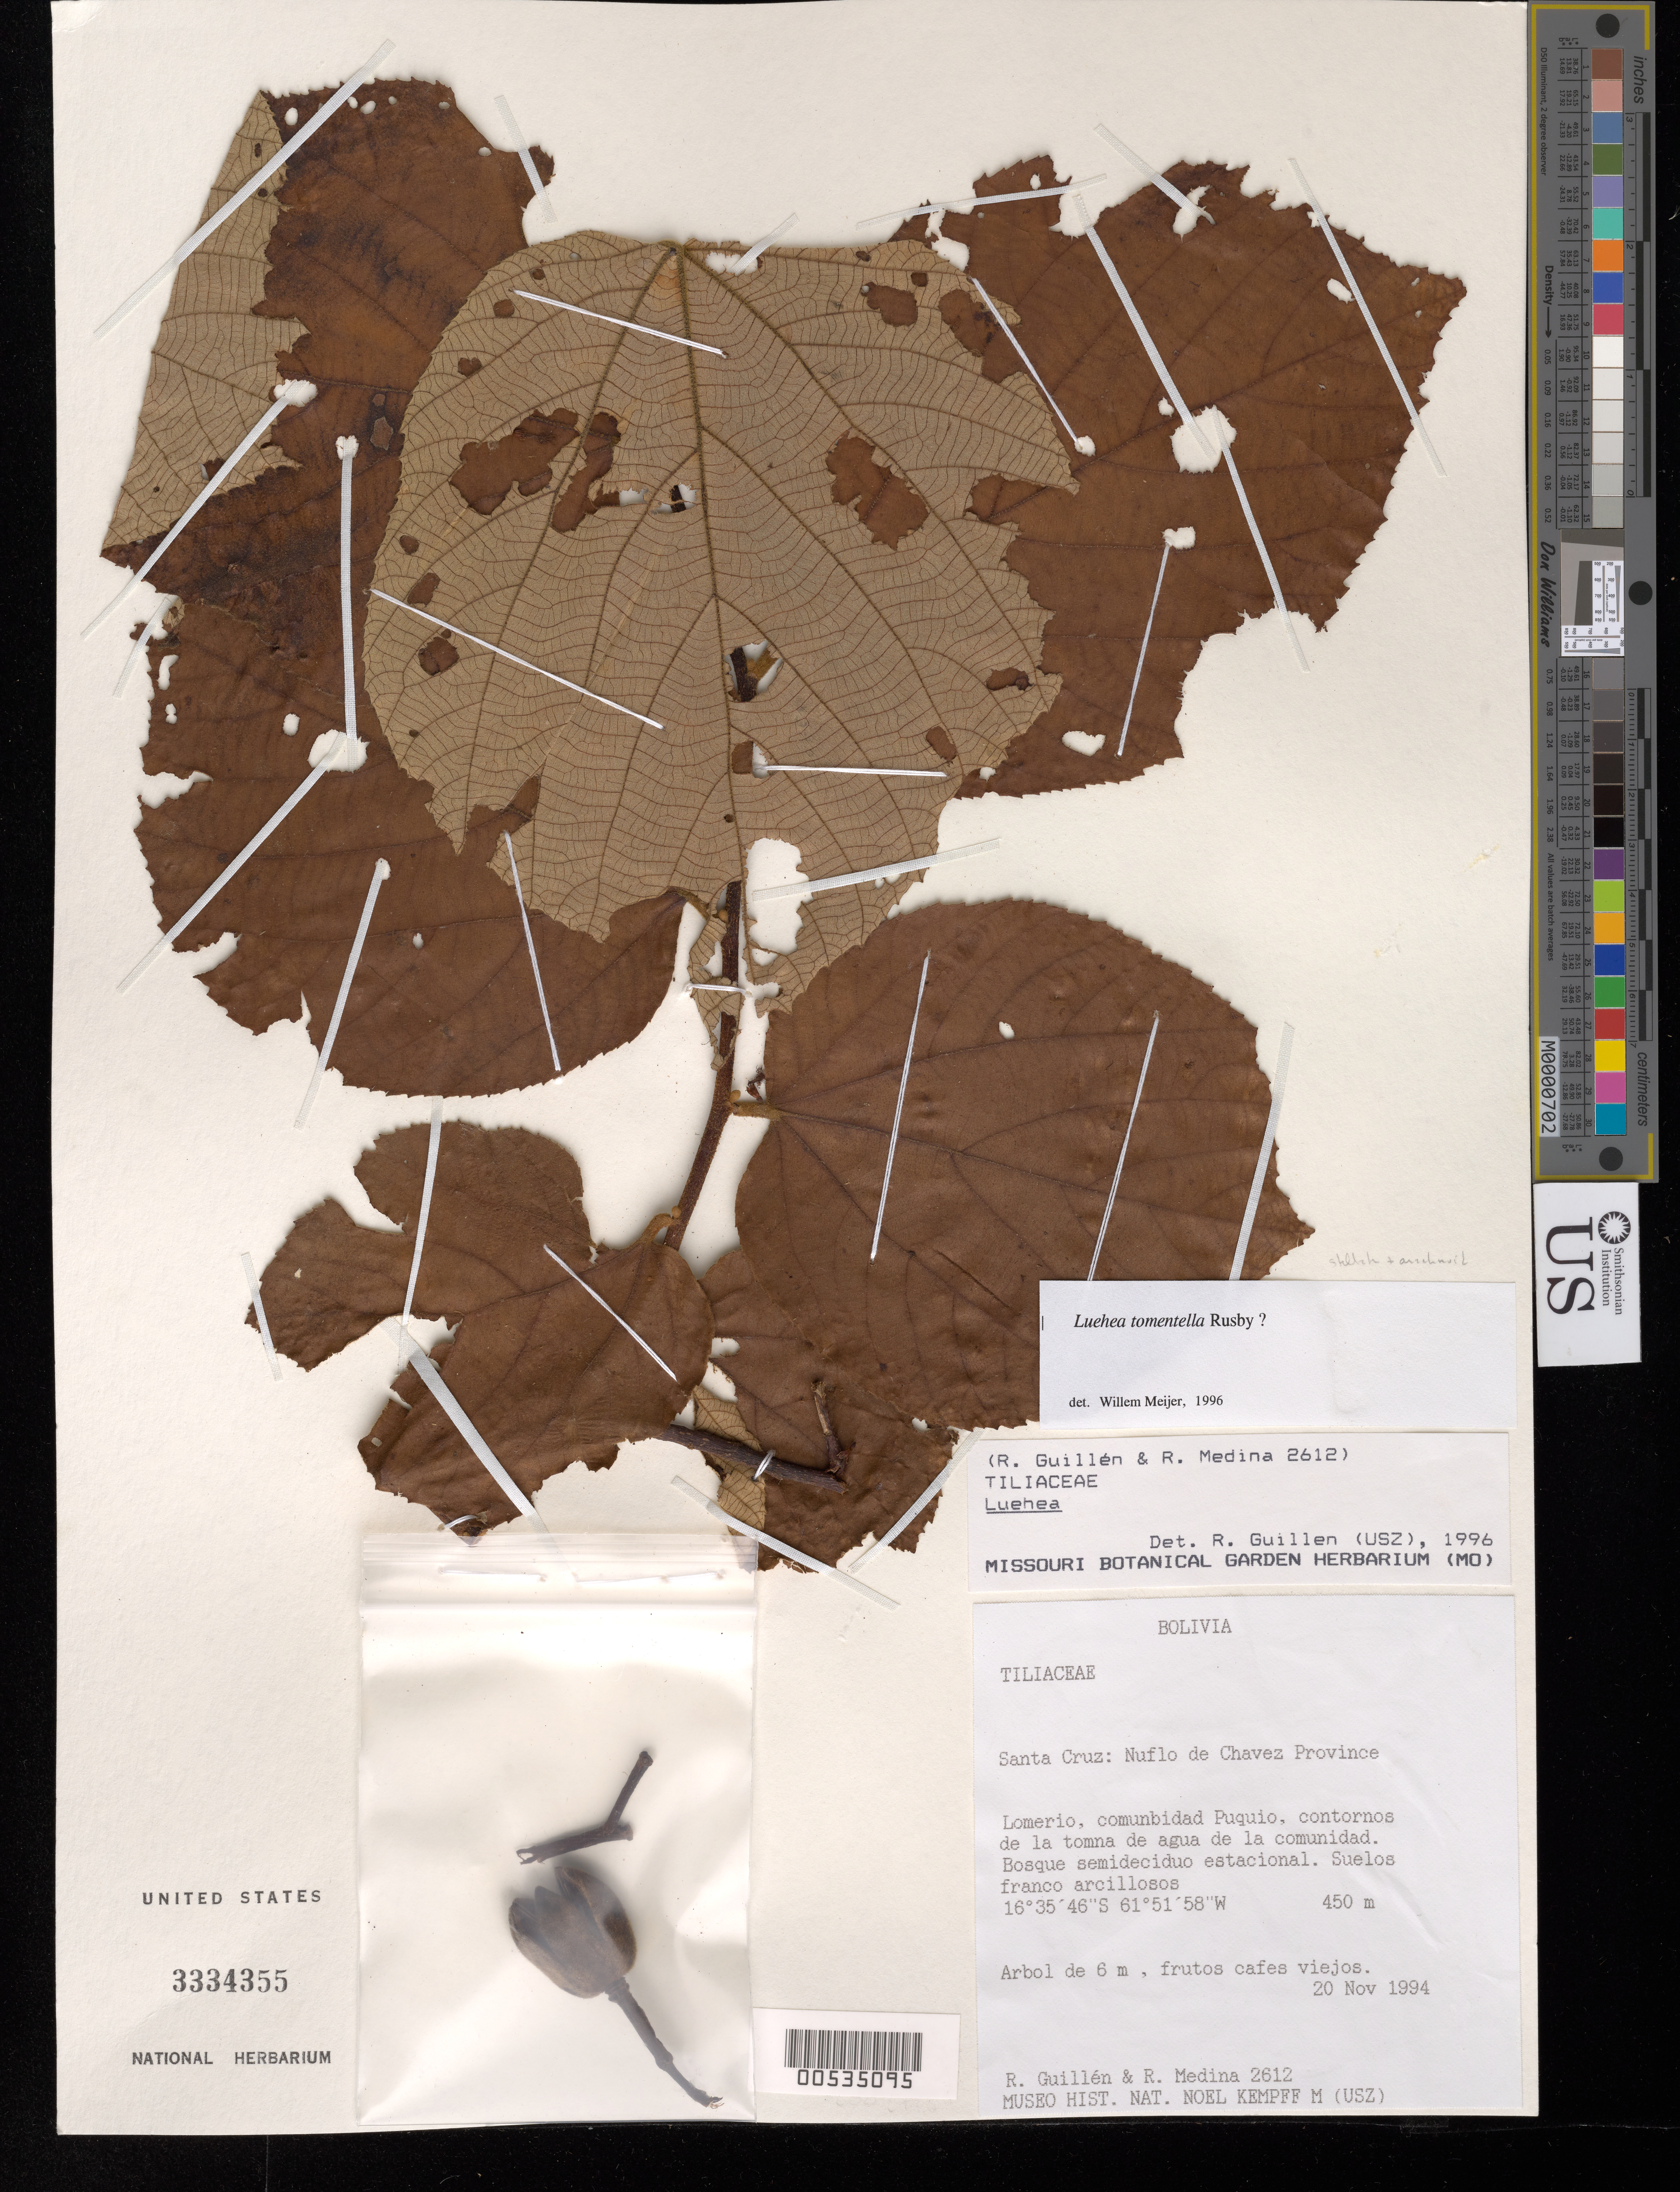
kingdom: Plantae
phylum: Tracheophyta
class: Magnoliopsida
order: Malvales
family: Malvaceae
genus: Luehea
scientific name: Luehea tomentella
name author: Rusby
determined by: Meijer, W.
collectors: R. Guillén V. & R. Medina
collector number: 2612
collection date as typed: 20 Nov 1994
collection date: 1994-11-20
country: Bolivia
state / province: Santa Cruz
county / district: Ñuflo de Chávez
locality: Lomerio, Comunbidad Puquio, Contornos de la Tomna de agua de la Comunidad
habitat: Bosque semideciduo estacional. Suelos franco arcillosos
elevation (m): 450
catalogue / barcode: US 3334355